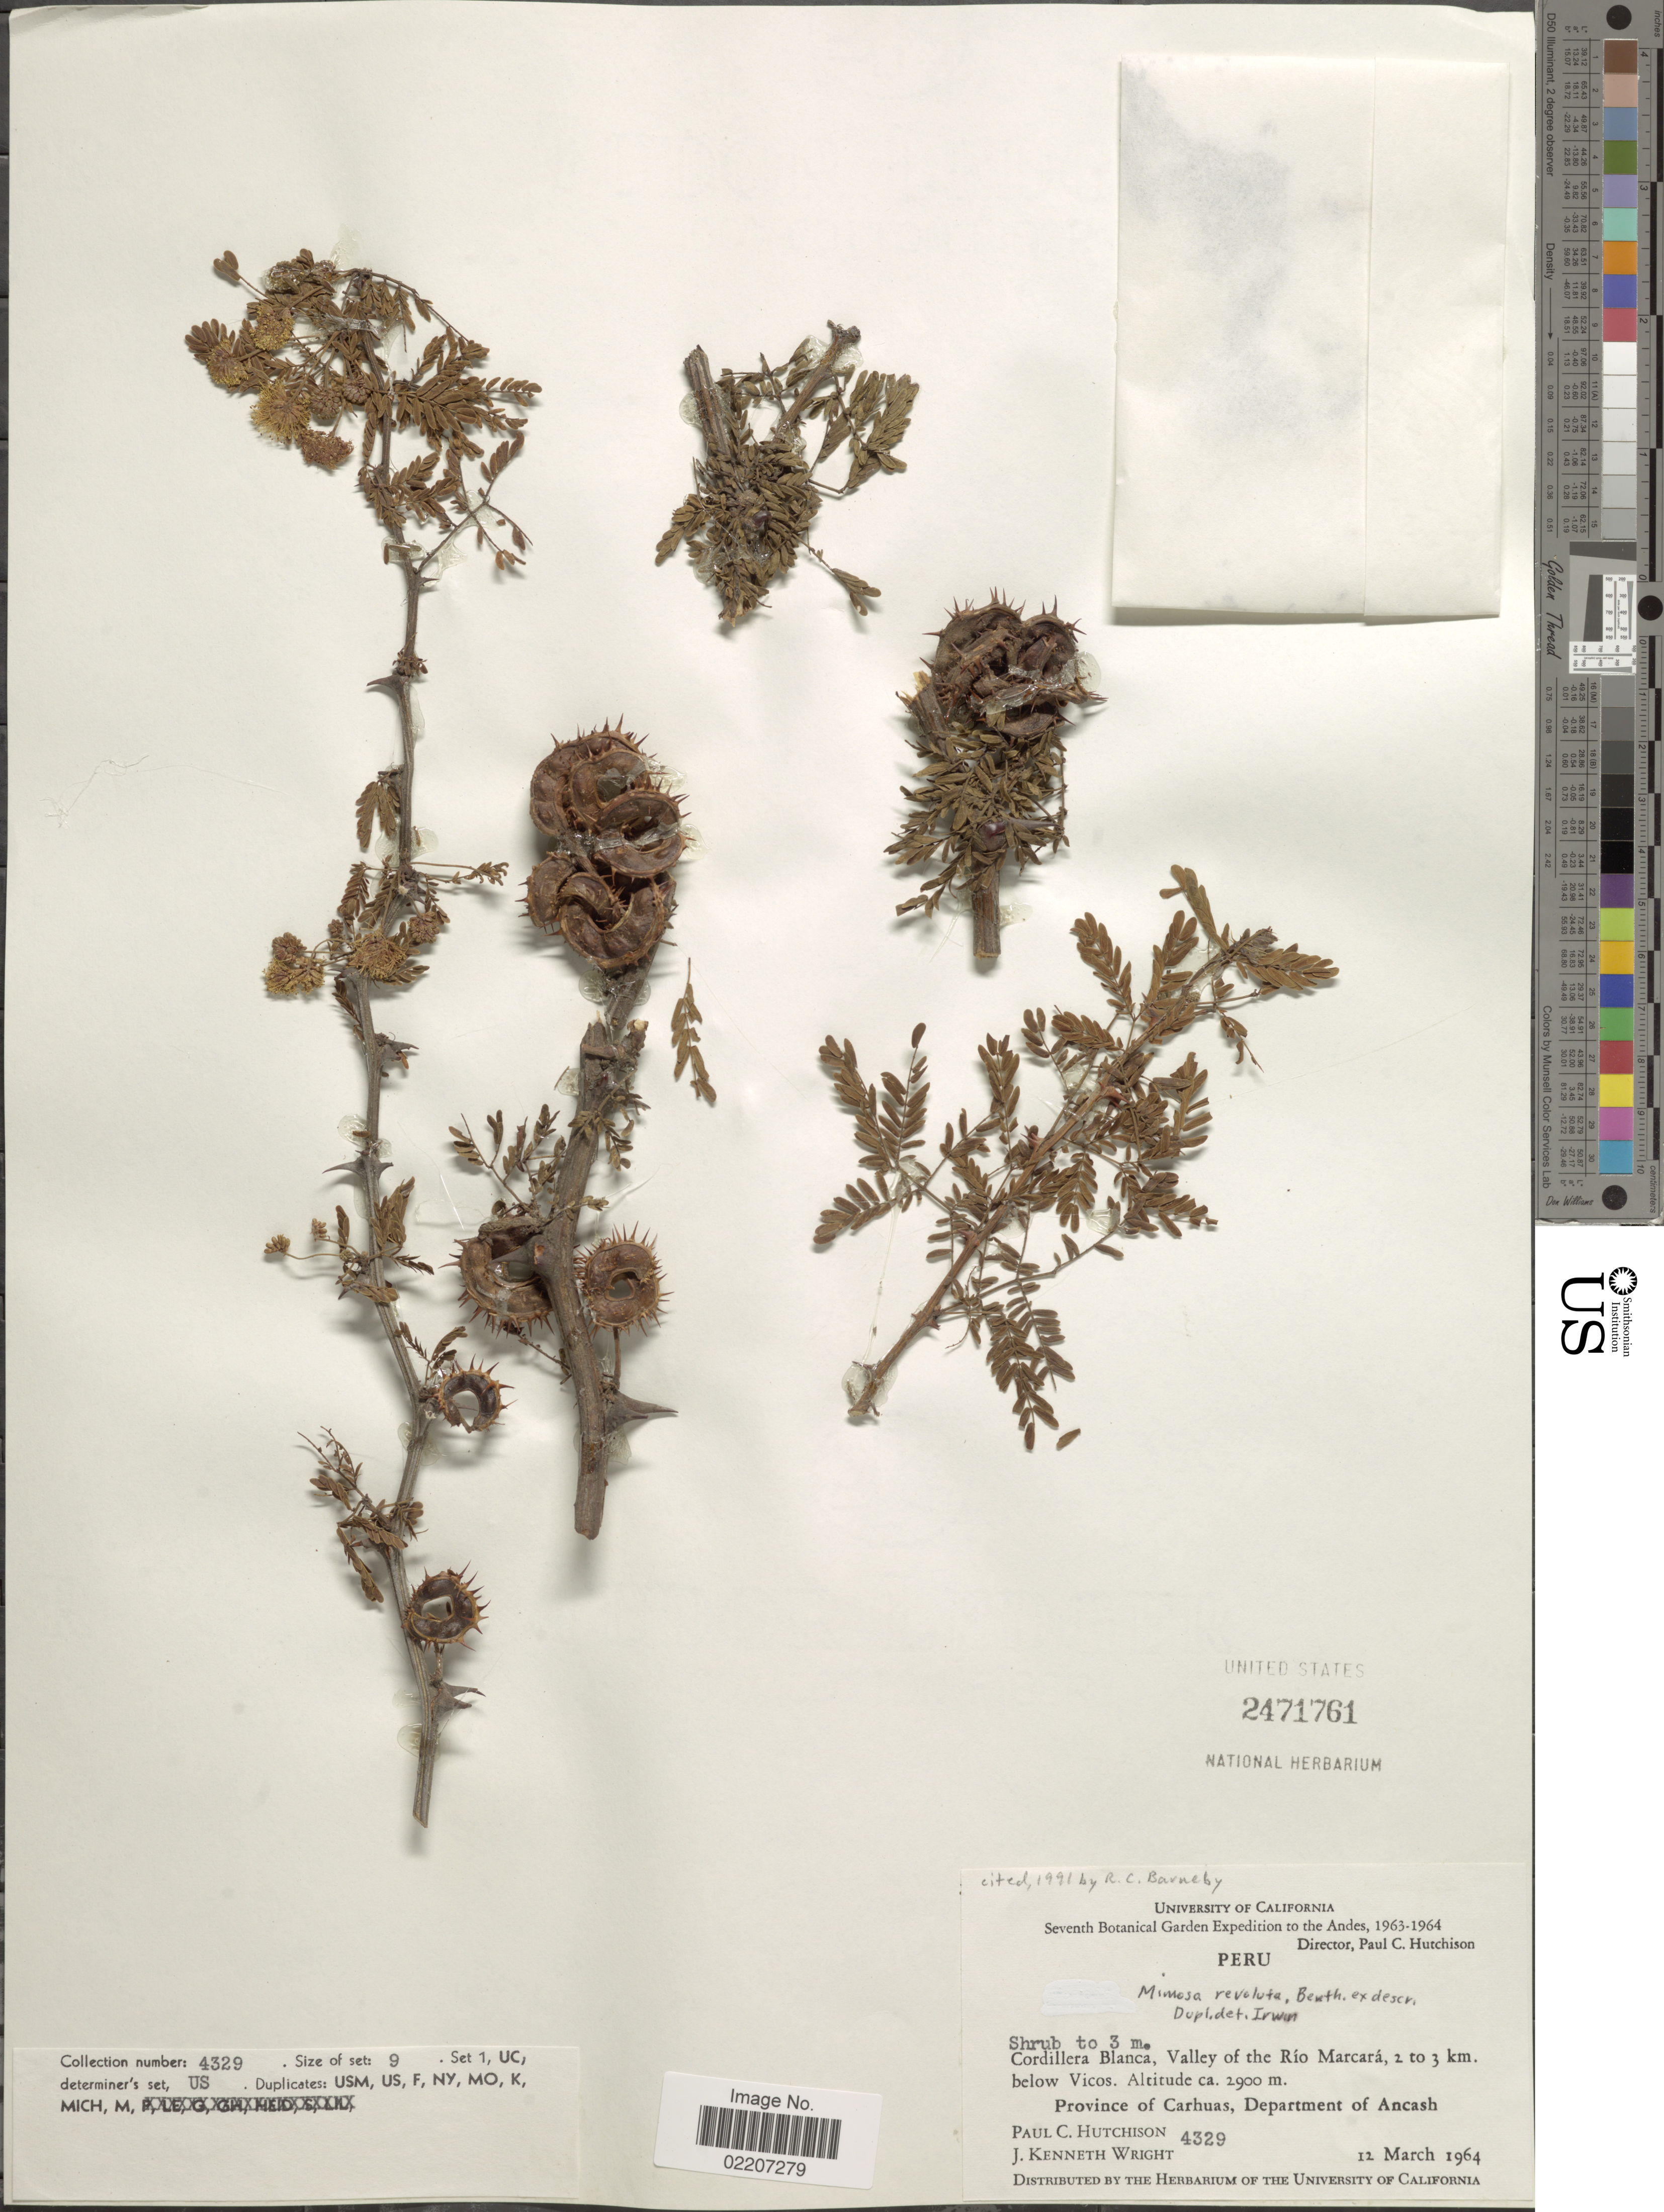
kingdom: Plantae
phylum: Tracheophyta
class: Magnoliopsida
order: Fabales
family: Fabaceae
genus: Mimosa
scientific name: Mimosa revoluta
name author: (Kunth) Benth.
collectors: P. C. Hutchison & J. K. Wright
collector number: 4329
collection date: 1964-03-12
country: Peru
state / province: Ancash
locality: Cordillera Blanca, Valley of the Rio Marcara, 2 to 3 km below Vicos, Province of Carhuas, Department of Ancash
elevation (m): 2900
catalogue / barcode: US 2471761